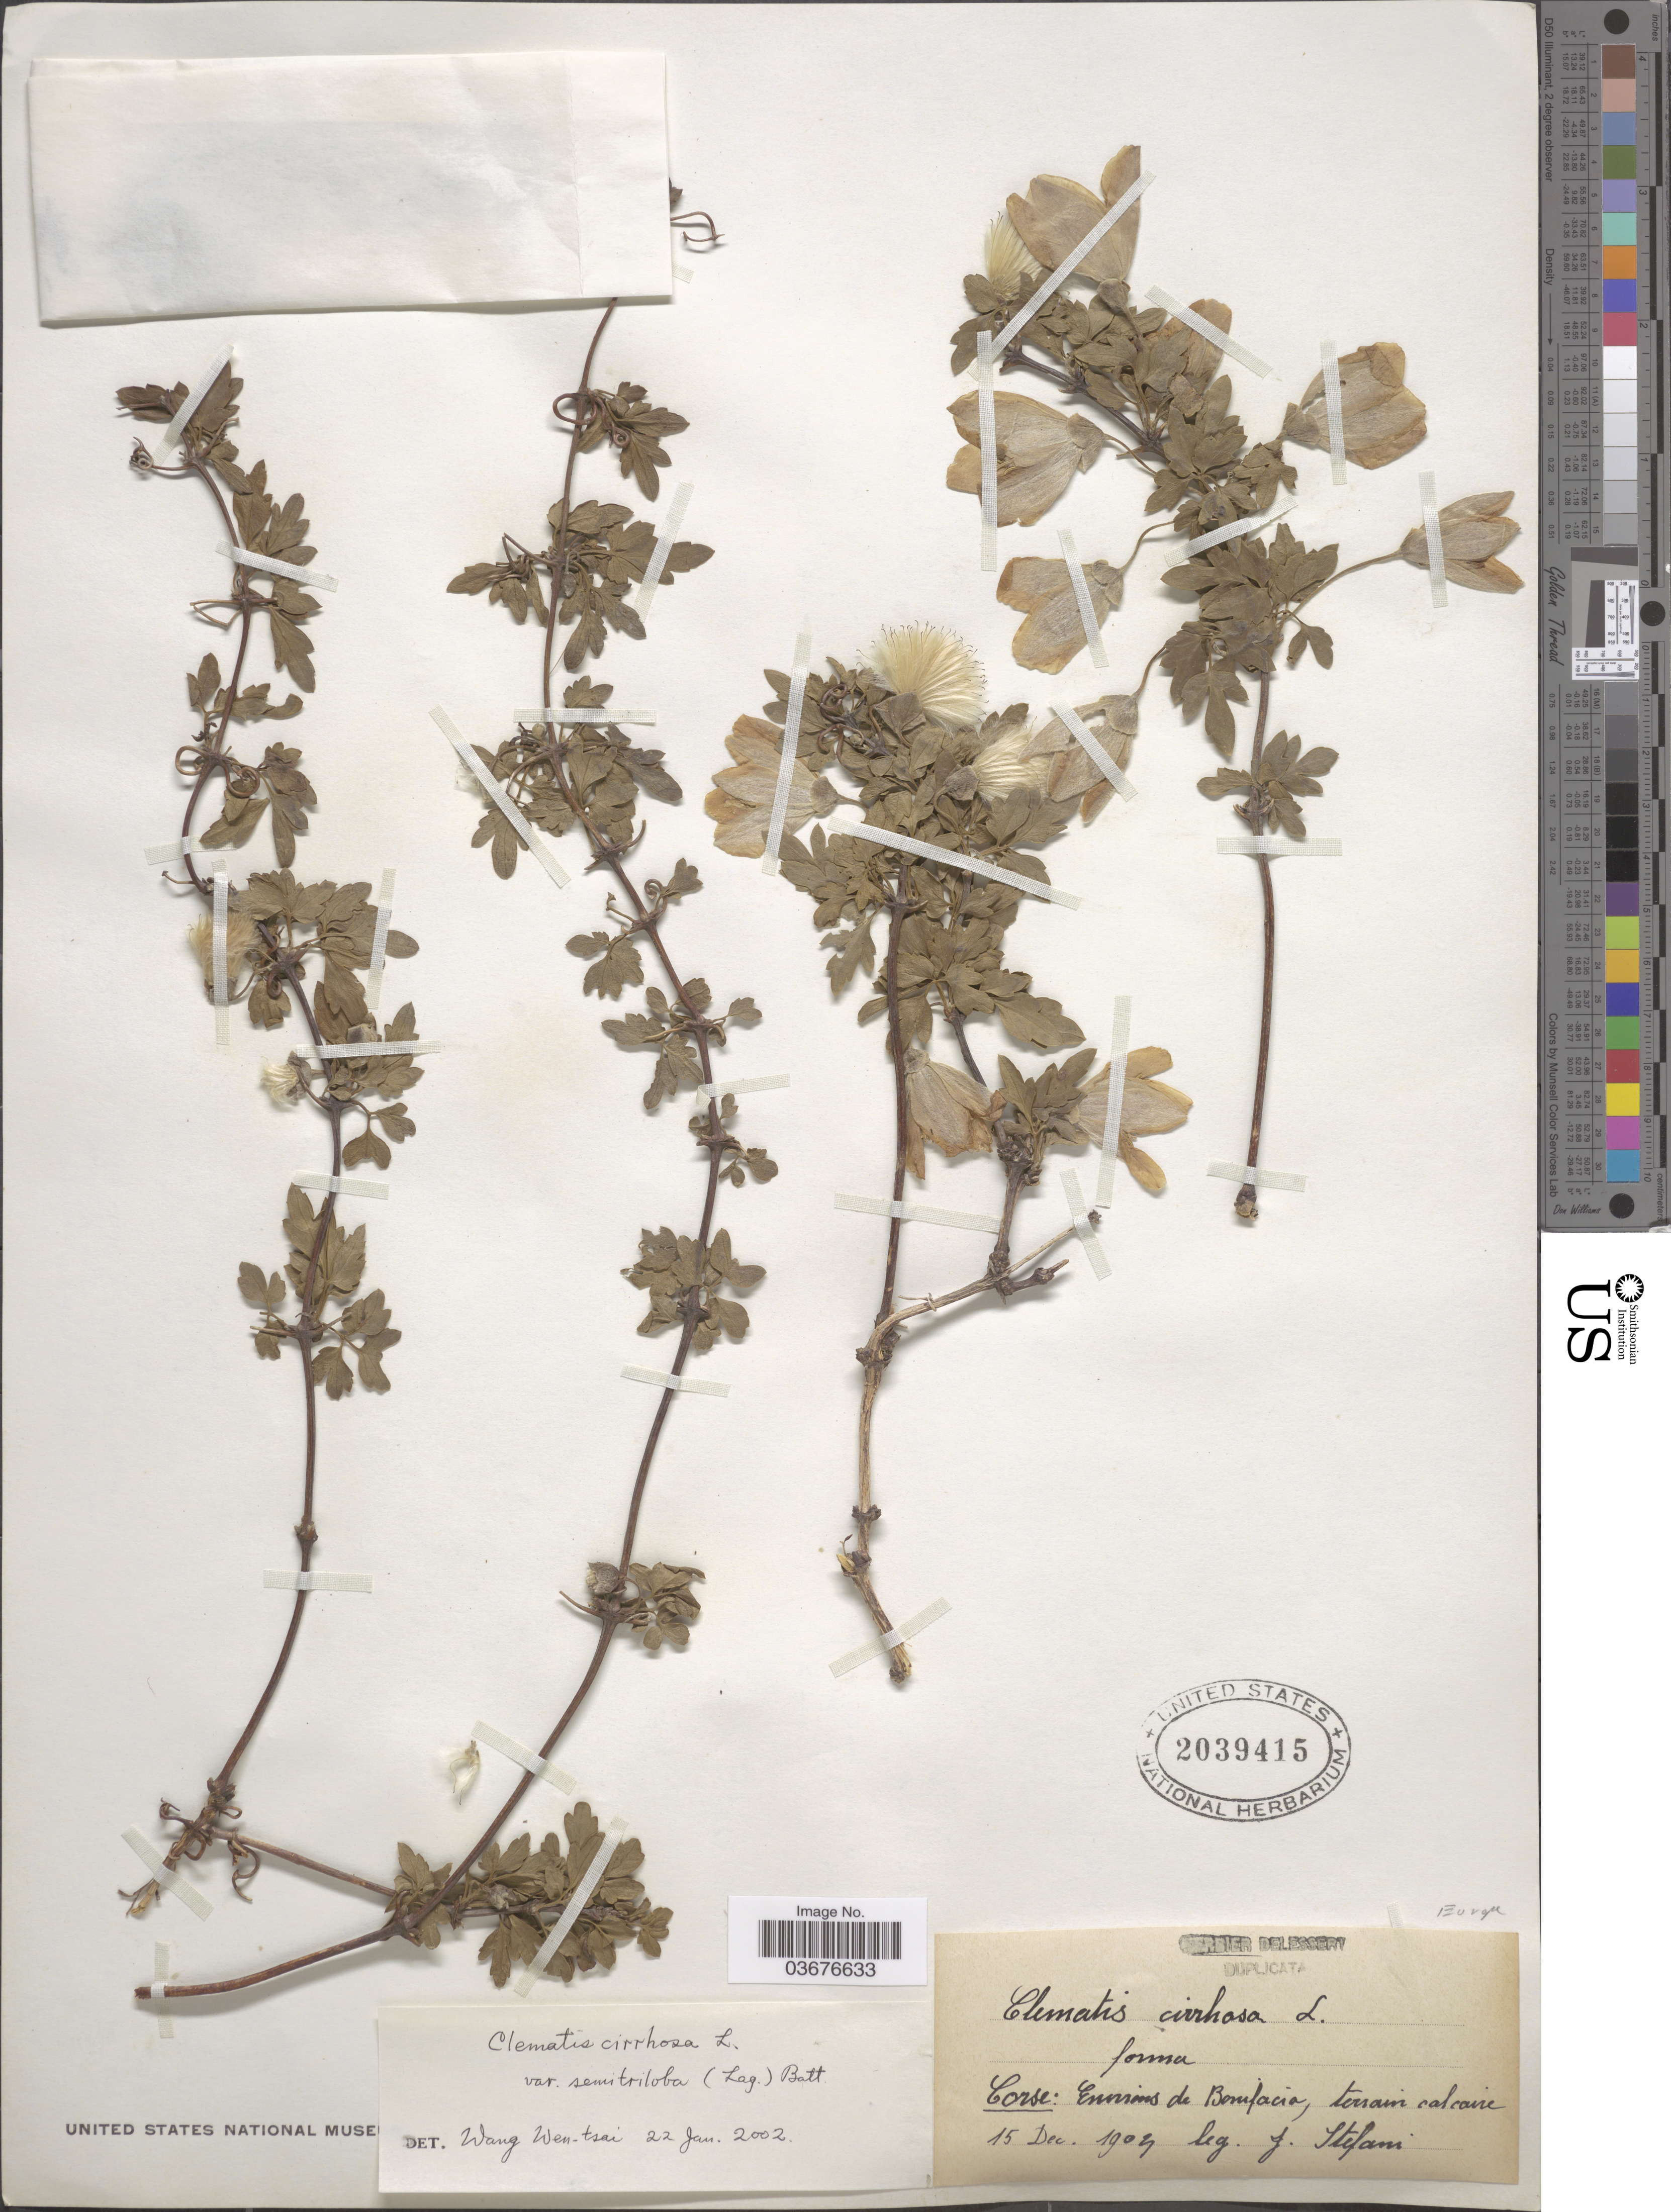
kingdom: Plantae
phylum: Tracheophyta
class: Magnoliopsida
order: Ranunculales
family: Ranunculaceae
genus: Clematis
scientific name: Clematis cirrhosa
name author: L.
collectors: J. Stefani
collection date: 1904-12-15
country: France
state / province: Corsica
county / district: Corse-du-Sud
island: Corse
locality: Corse: Environs de Bonifacio, terrain calcaire.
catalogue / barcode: US 2039415